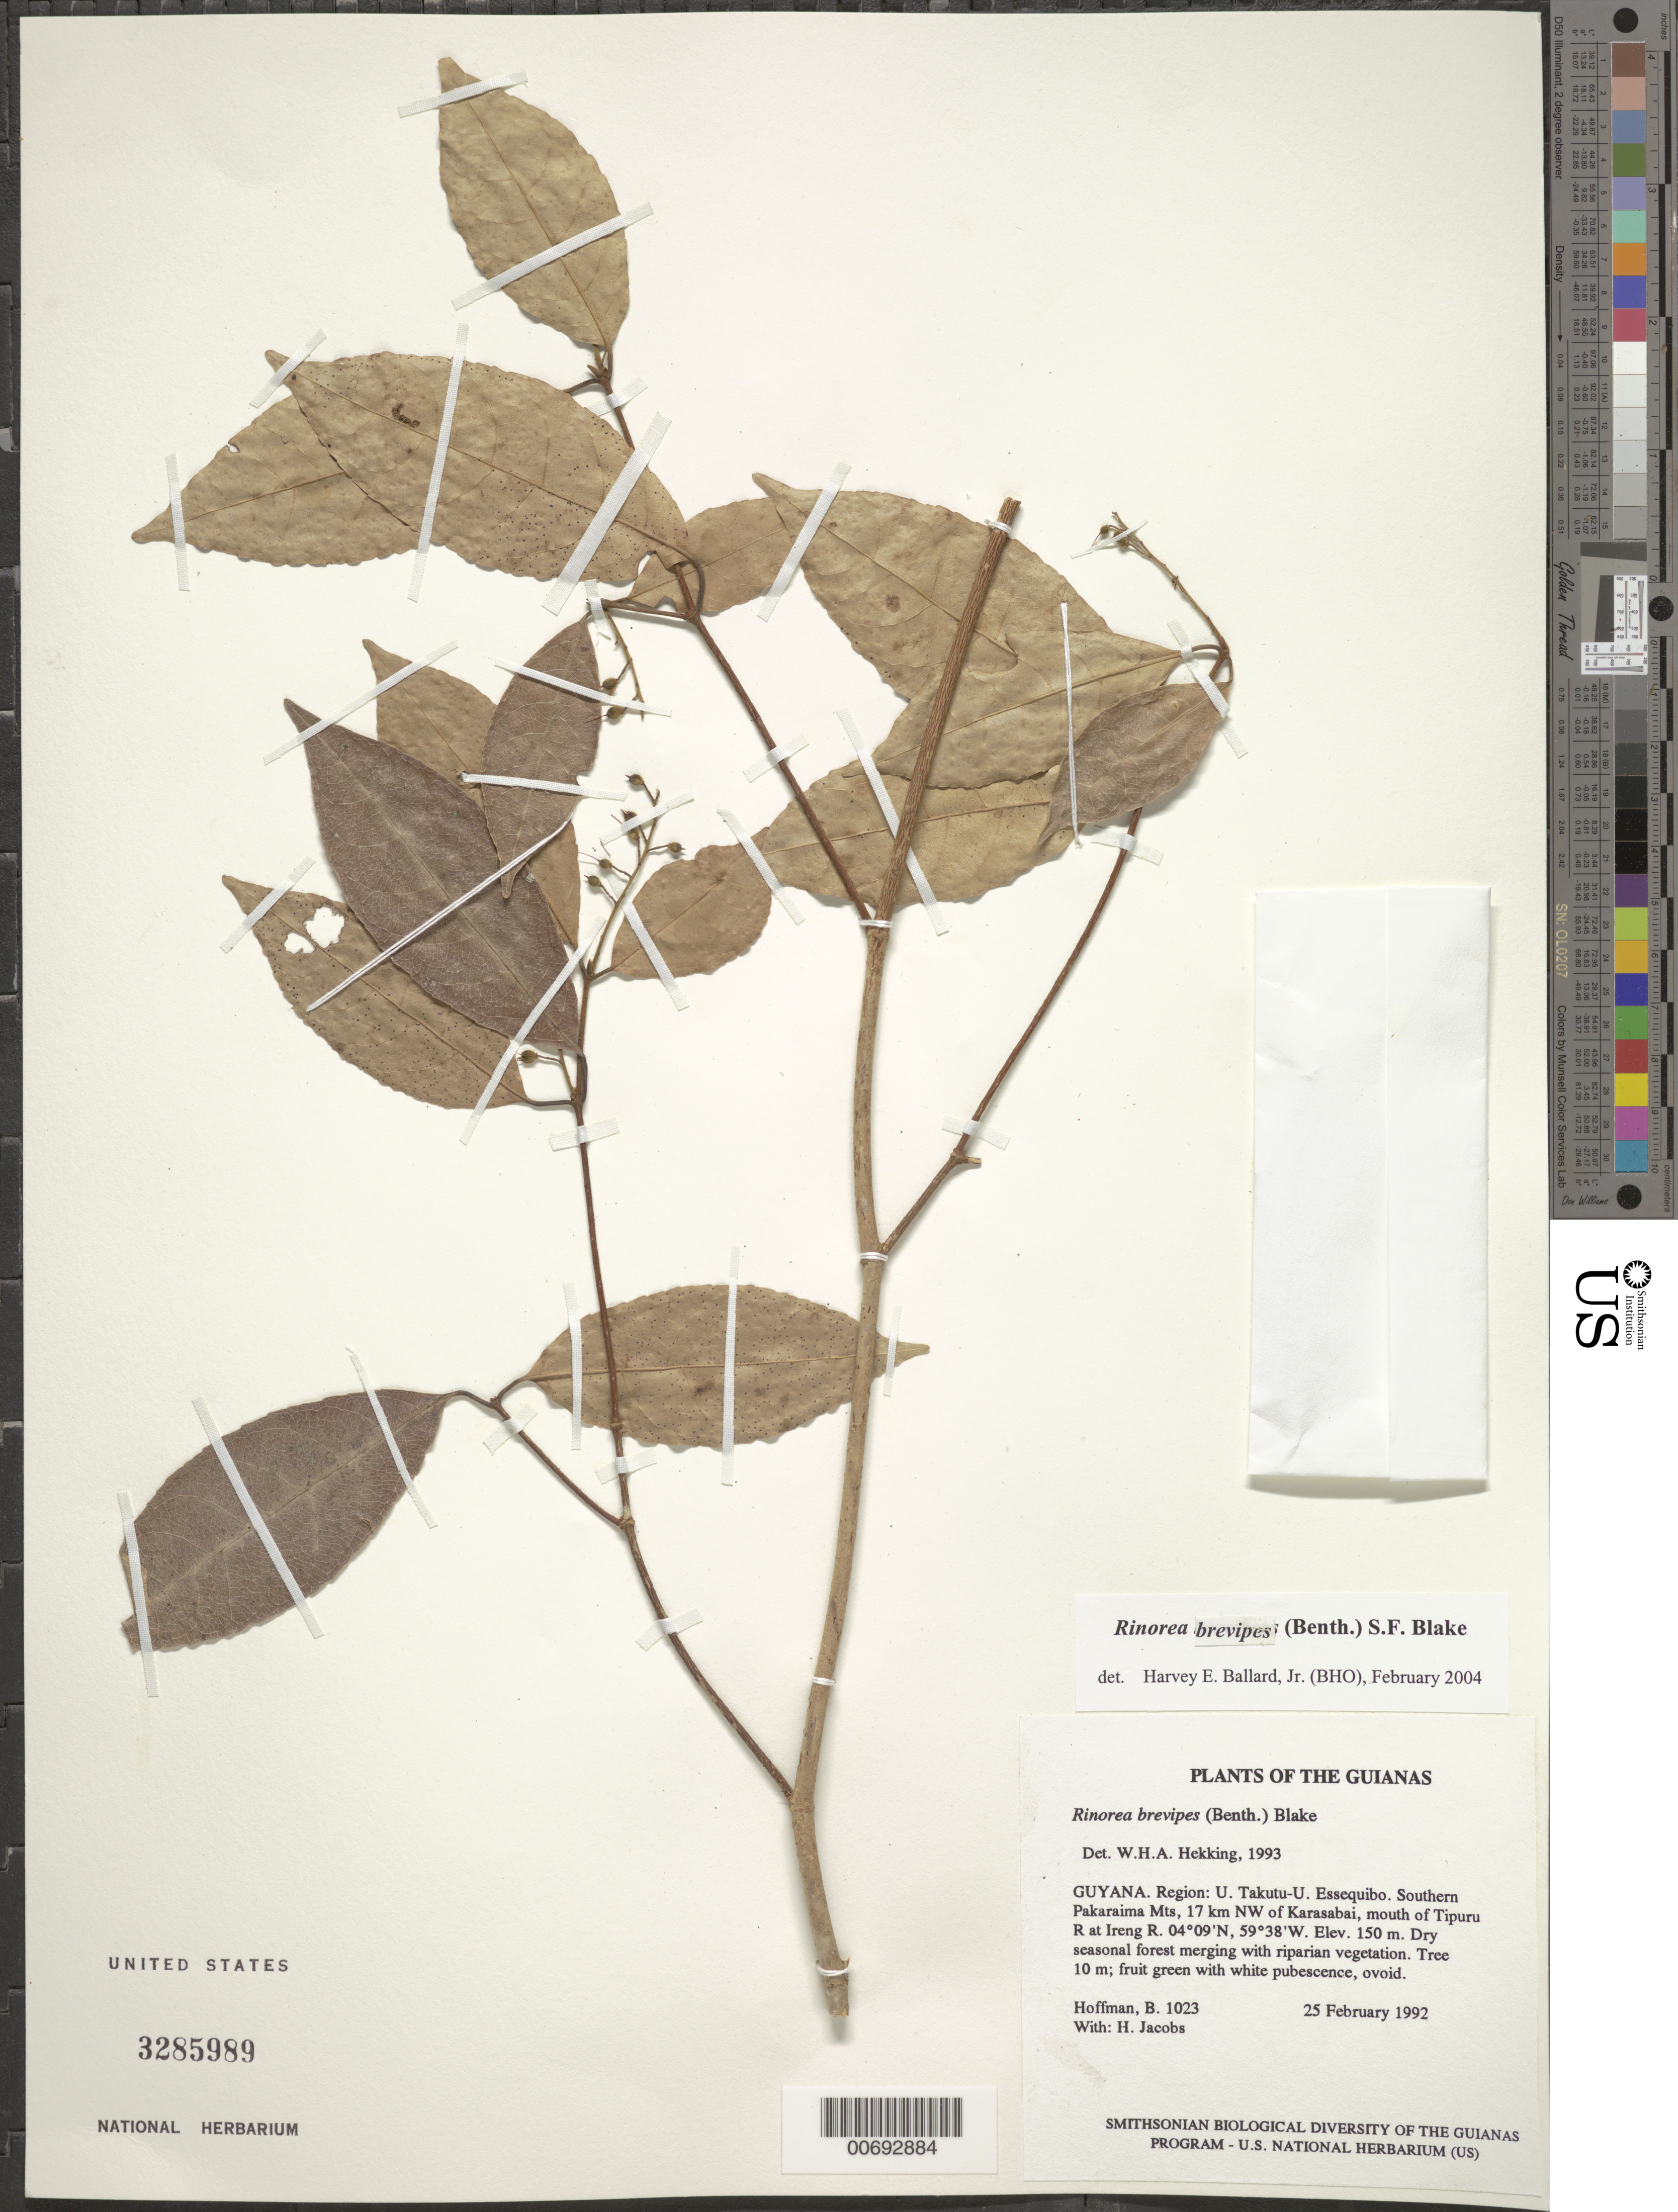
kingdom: Plantae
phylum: Tracheophyta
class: Magnoliopsida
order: Malpighiales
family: Violaceae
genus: Rinorea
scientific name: Rinorea brevipes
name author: (Benth.) S.F. Blake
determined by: Ballard, Harvey E.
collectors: B. Hoffman & H. Jacobs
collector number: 1023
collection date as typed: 25 February 1992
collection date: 1992-02-25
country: Guyana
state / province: U. Takutu-U. Essequibo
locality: Southern Pakaraima Mts, 17 km NW of Karasabai, mouth of Tipuru River at Ireng River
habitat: Dry seasonal forest merging with riparian vegetation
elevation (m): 150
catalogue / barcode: US 3285989